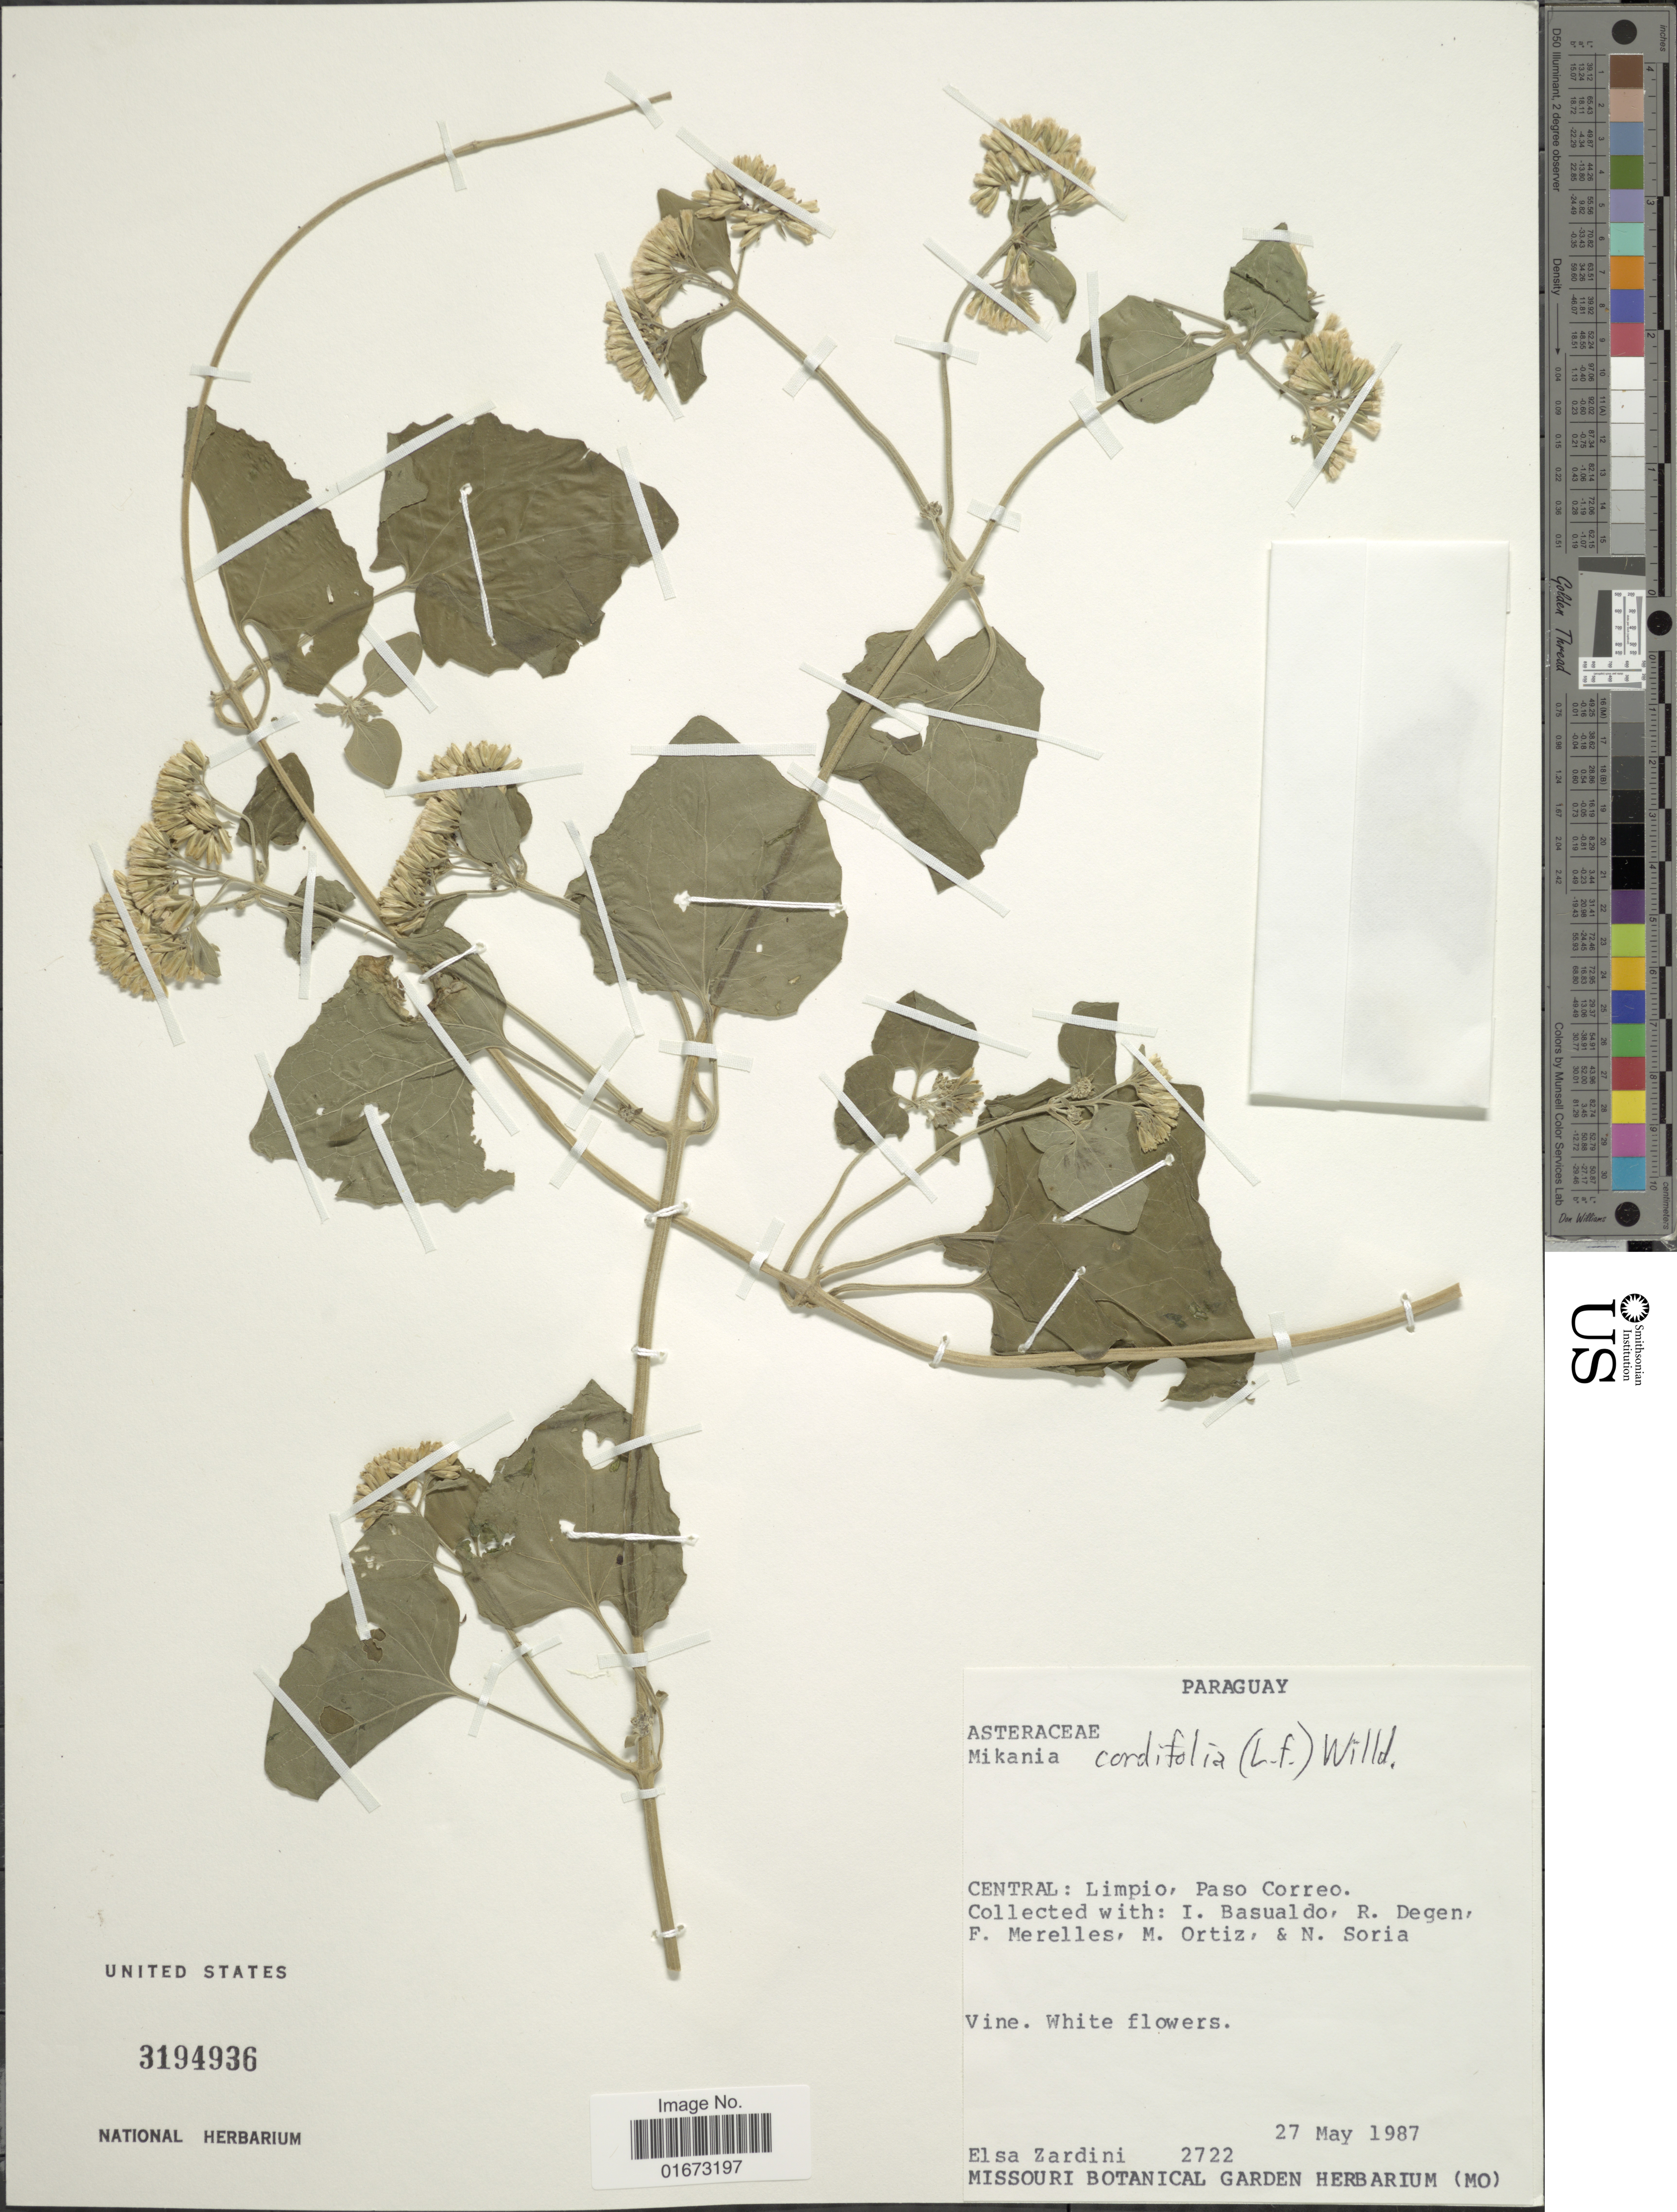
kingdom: Plantae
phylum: Tracheophyta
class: Magnoliopsida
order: Asterales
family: Asteraceae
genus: Mikania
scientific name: Mikania cordifolia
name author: Kunth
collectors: E. M. Zardini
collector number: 2722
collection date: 1987-05-27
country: Paraguay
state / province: Central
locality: Limpio, paso Correo.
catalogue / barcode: US 3194936